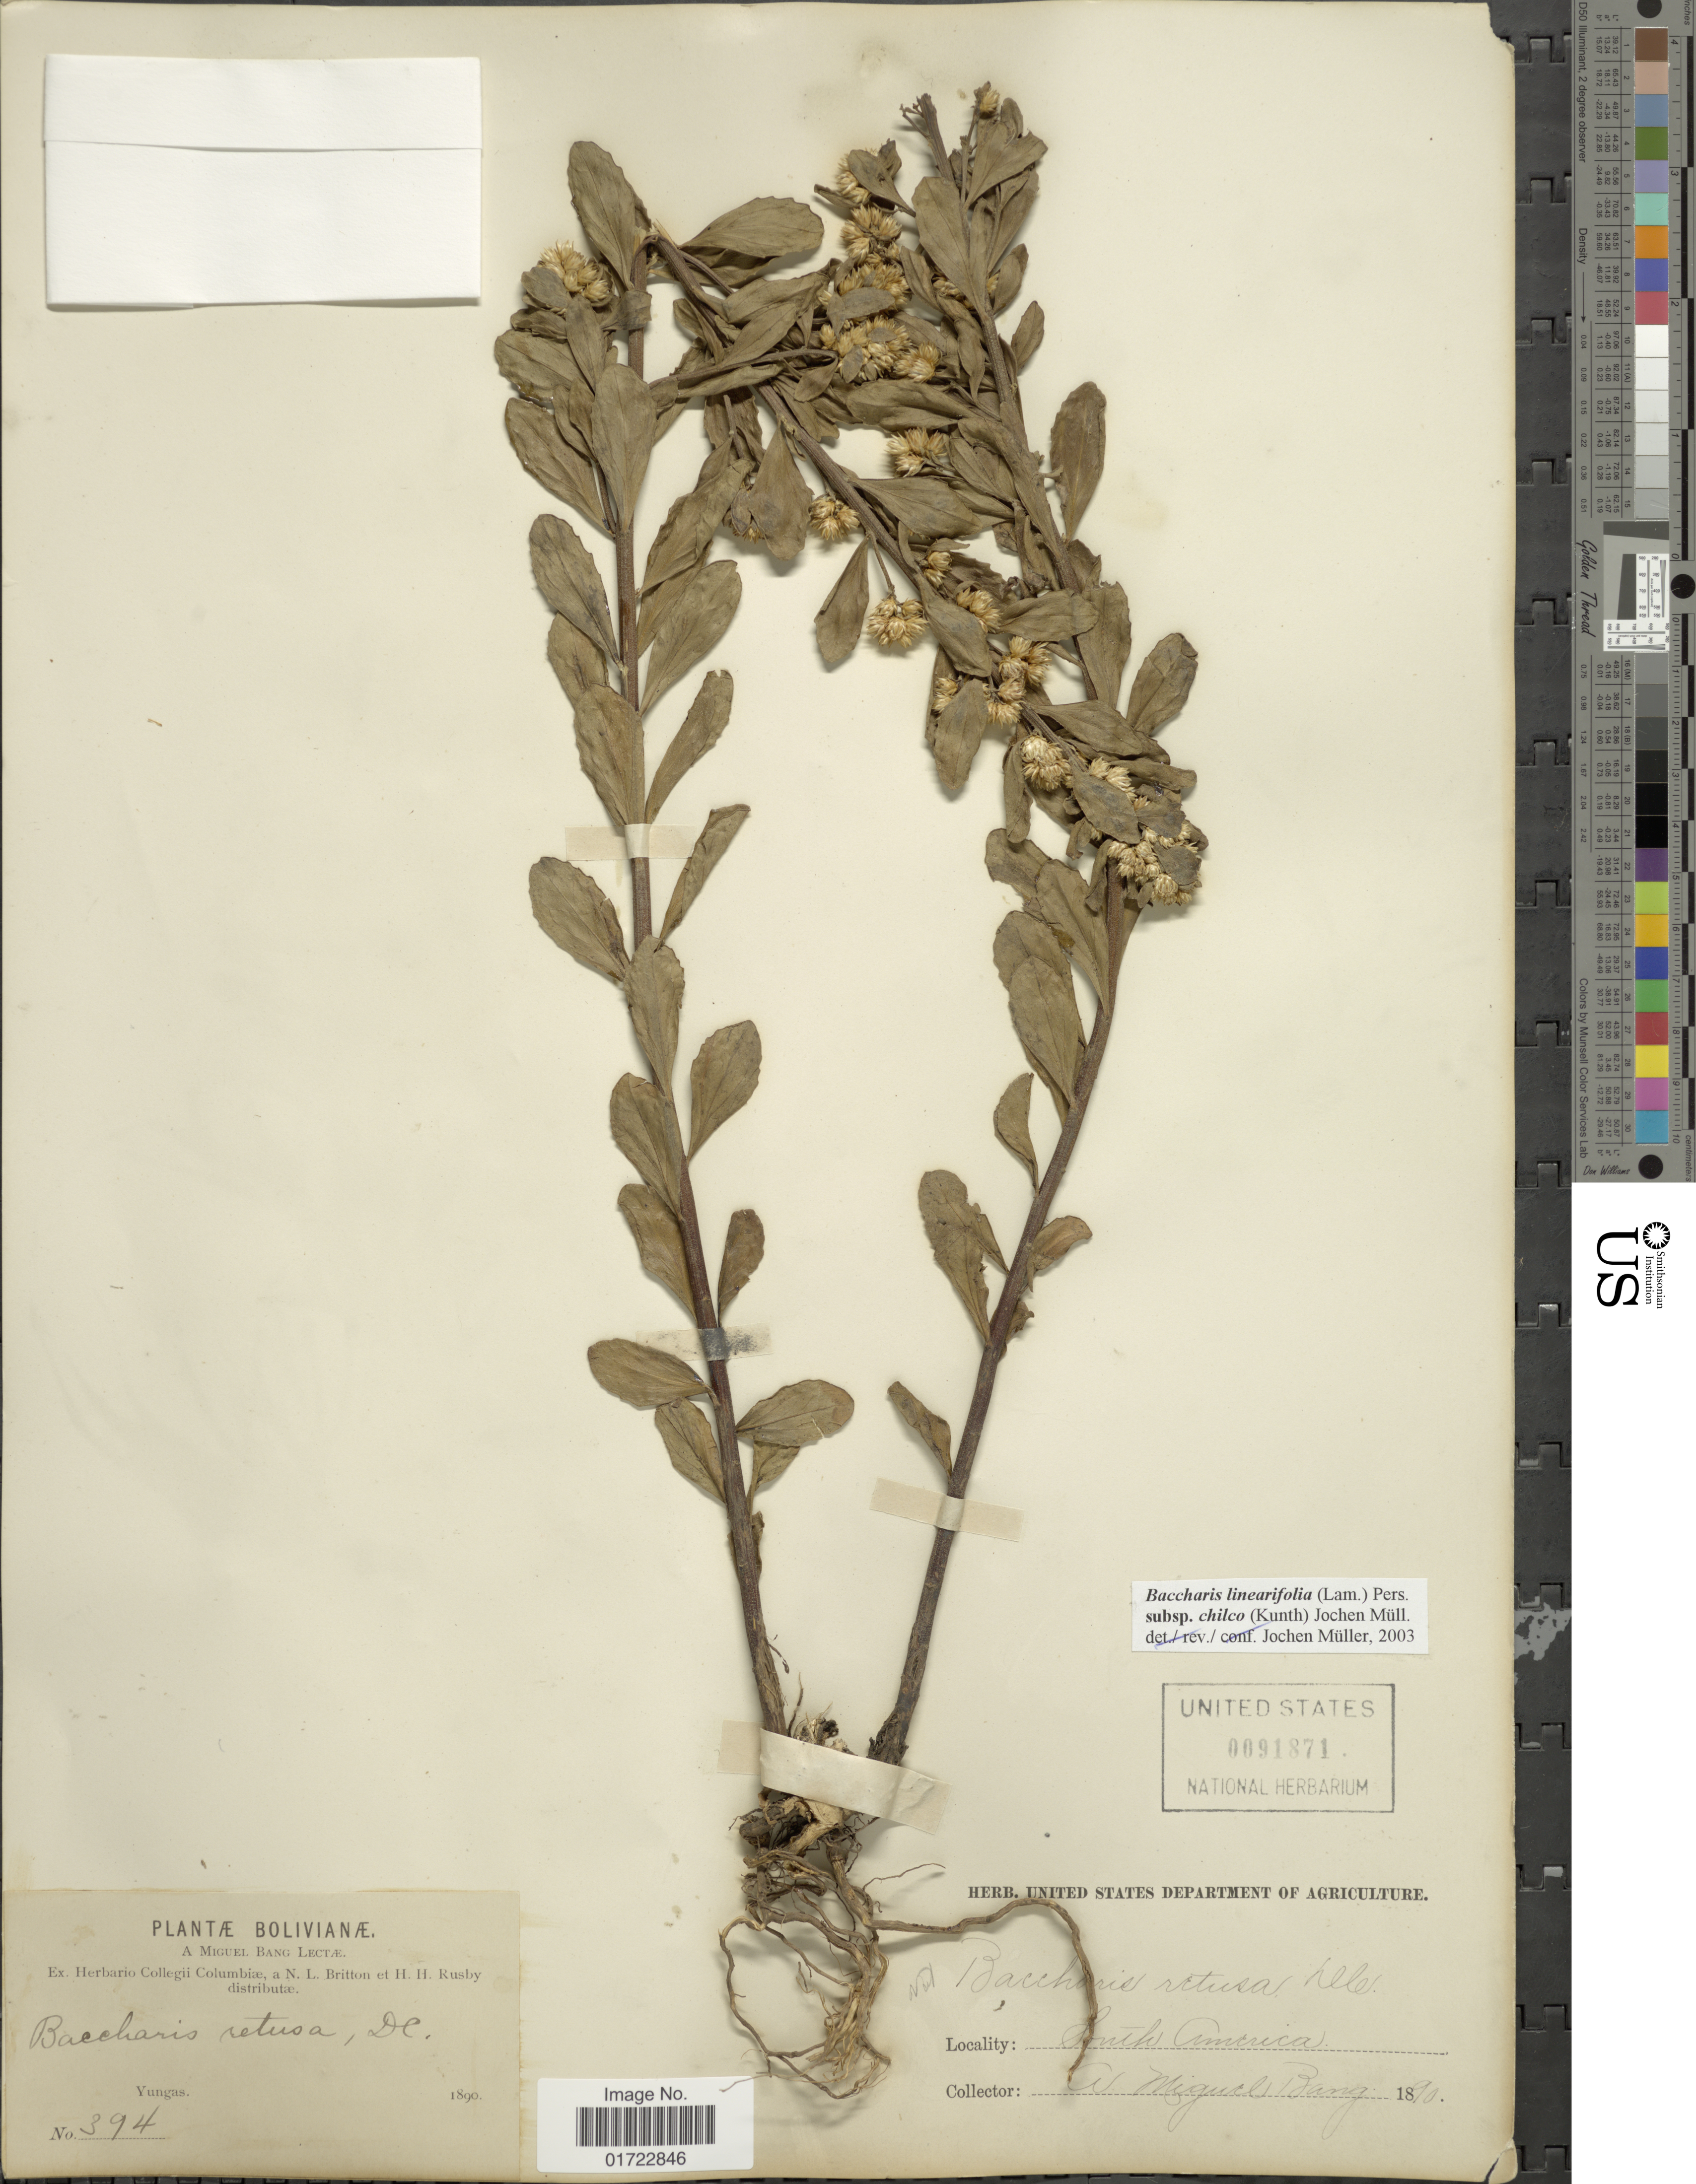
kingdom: Plantae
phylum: Tracheophyta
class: Magnoliopsida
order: Asterales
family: Asteraceae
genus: Baccharis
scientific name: Baccharis linearifolia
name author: (Lam.) Pers.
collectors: M. Bang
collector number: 394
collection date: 1890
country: Bolivia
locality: Yungas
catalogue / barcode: US 91871